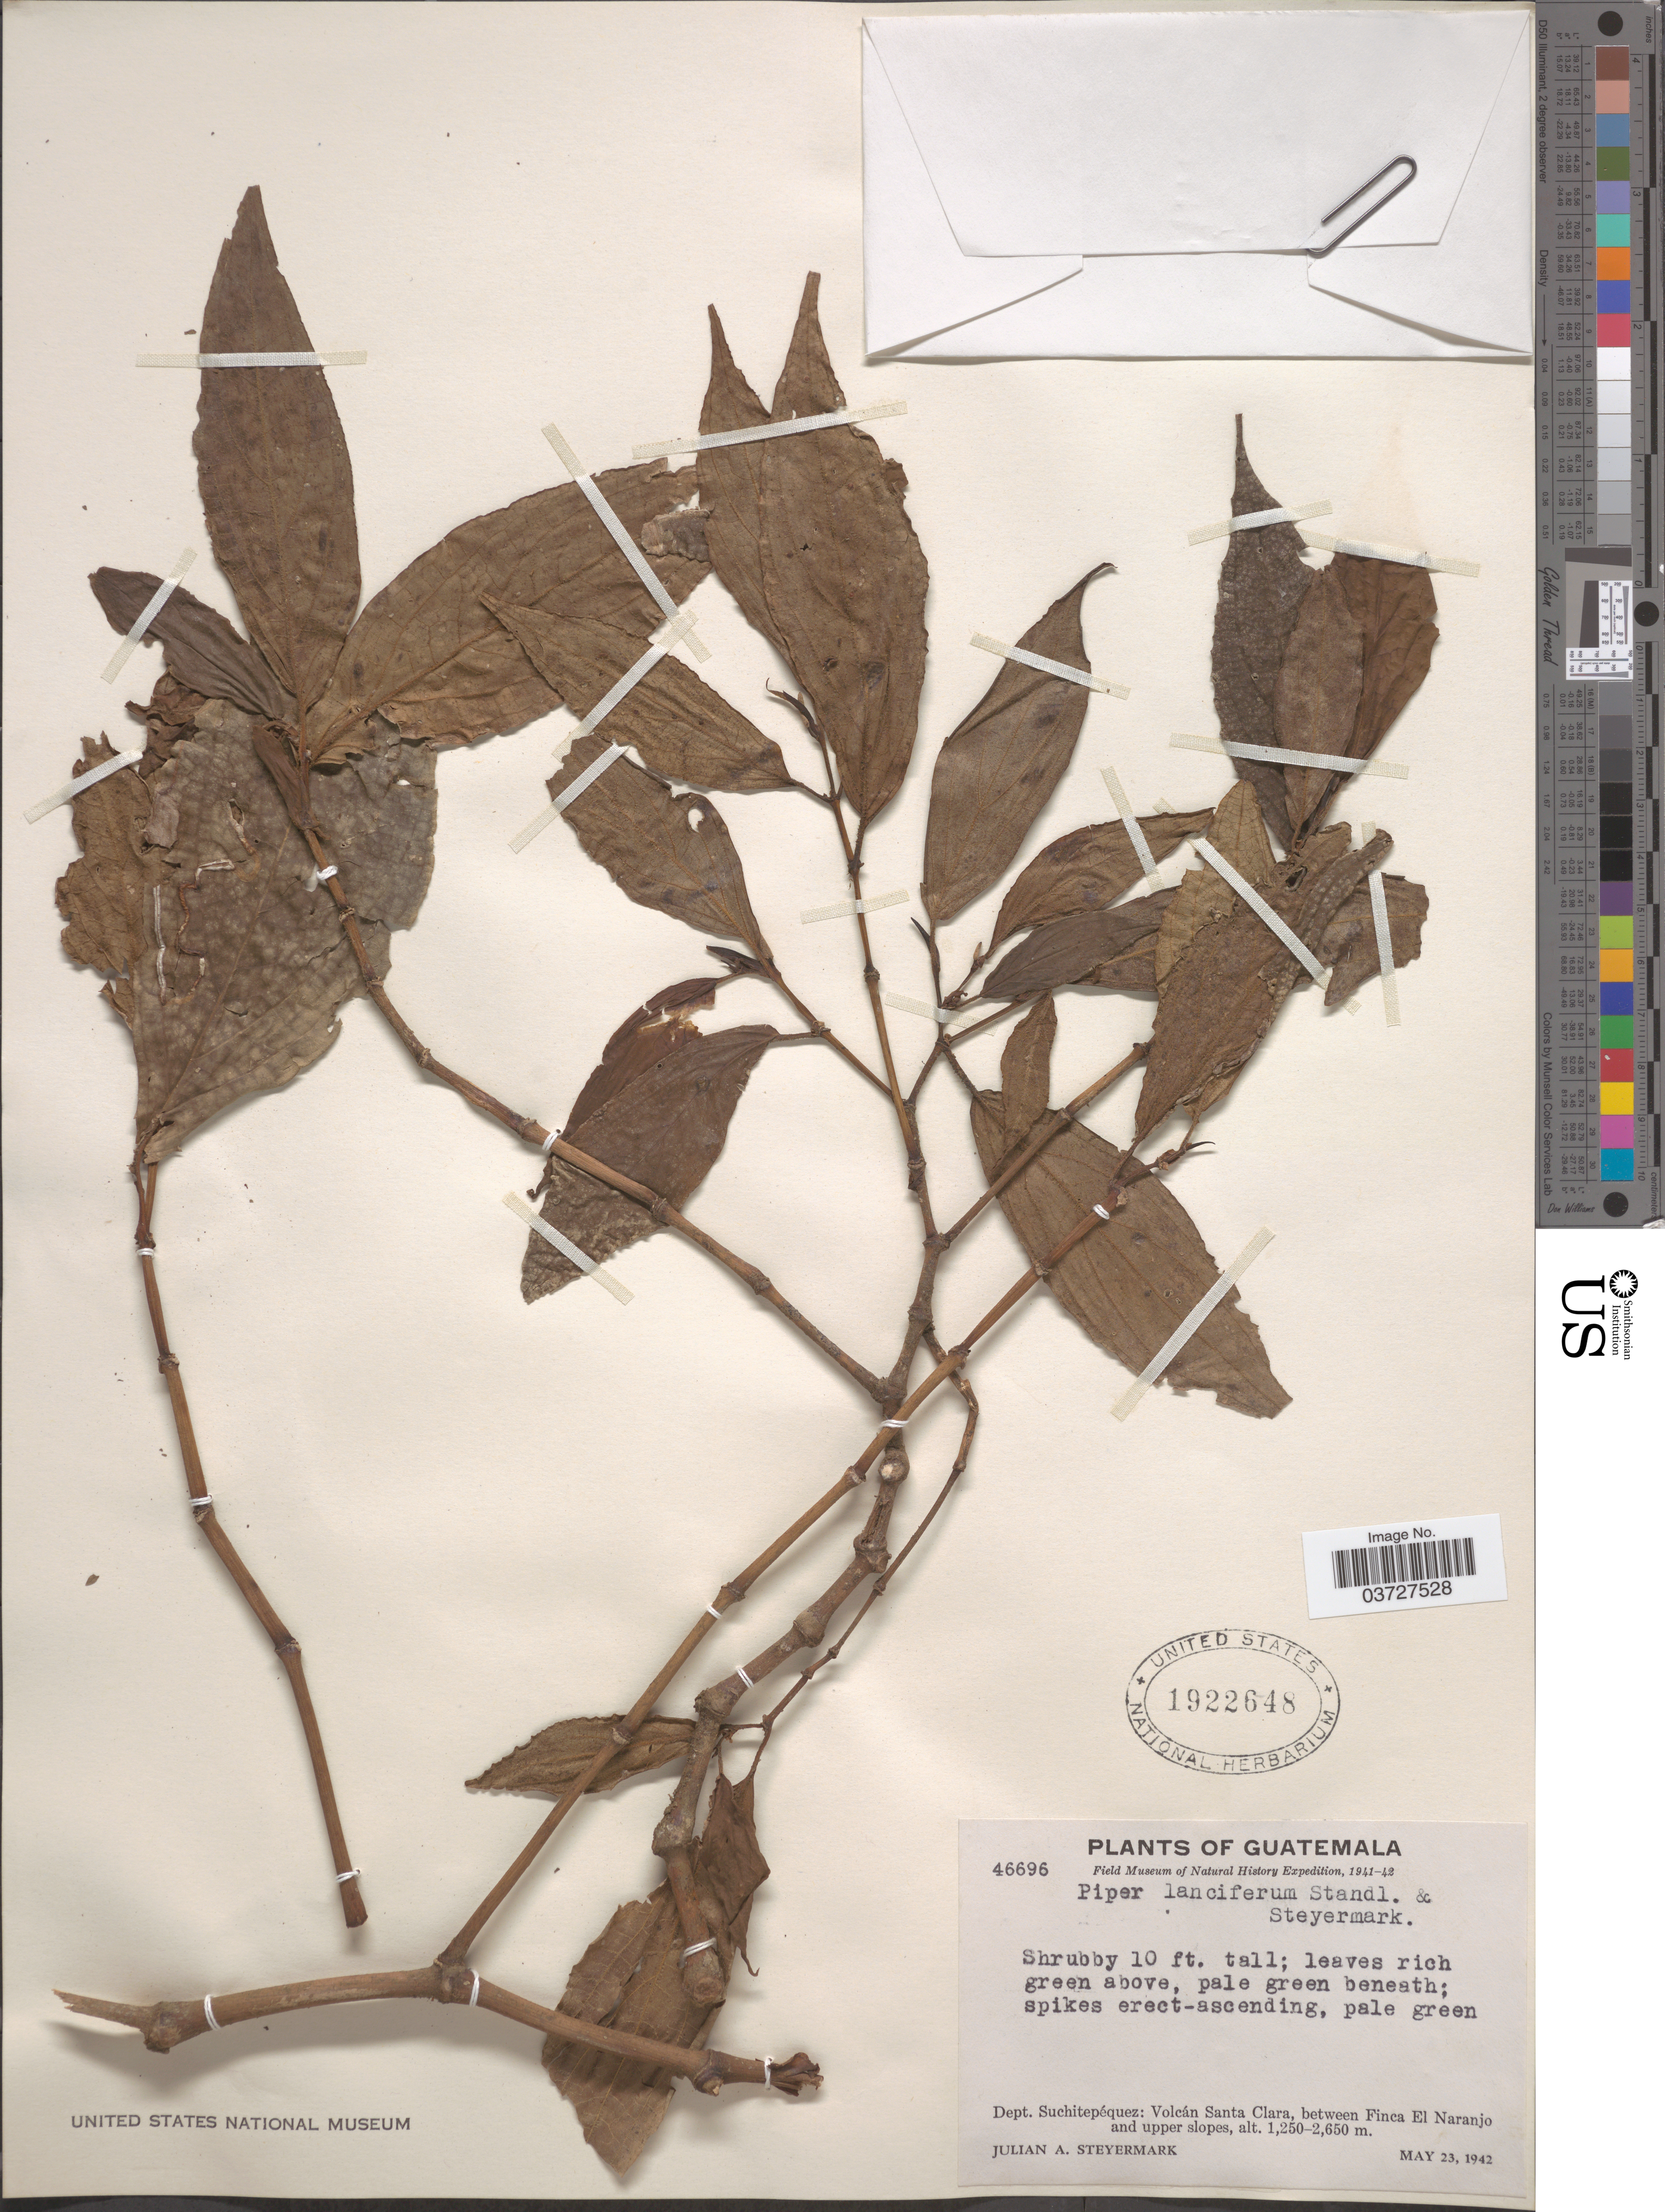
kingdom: Plantae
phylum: Tracheophyta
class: Magnoliopsida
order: Piperales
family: Piperaceae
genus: Piper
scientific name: Piper lanciferum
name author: Standl. & Steyerm.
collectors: J. Steyermark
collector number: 46696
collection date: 1942-05-23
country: Guatemala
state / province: Suchitepequez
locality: Dept. Suchitepéquez: Volcán Santa Clara, between Finca El Naranjo and upper slopes.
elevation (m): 1250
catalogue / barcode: US 1922648